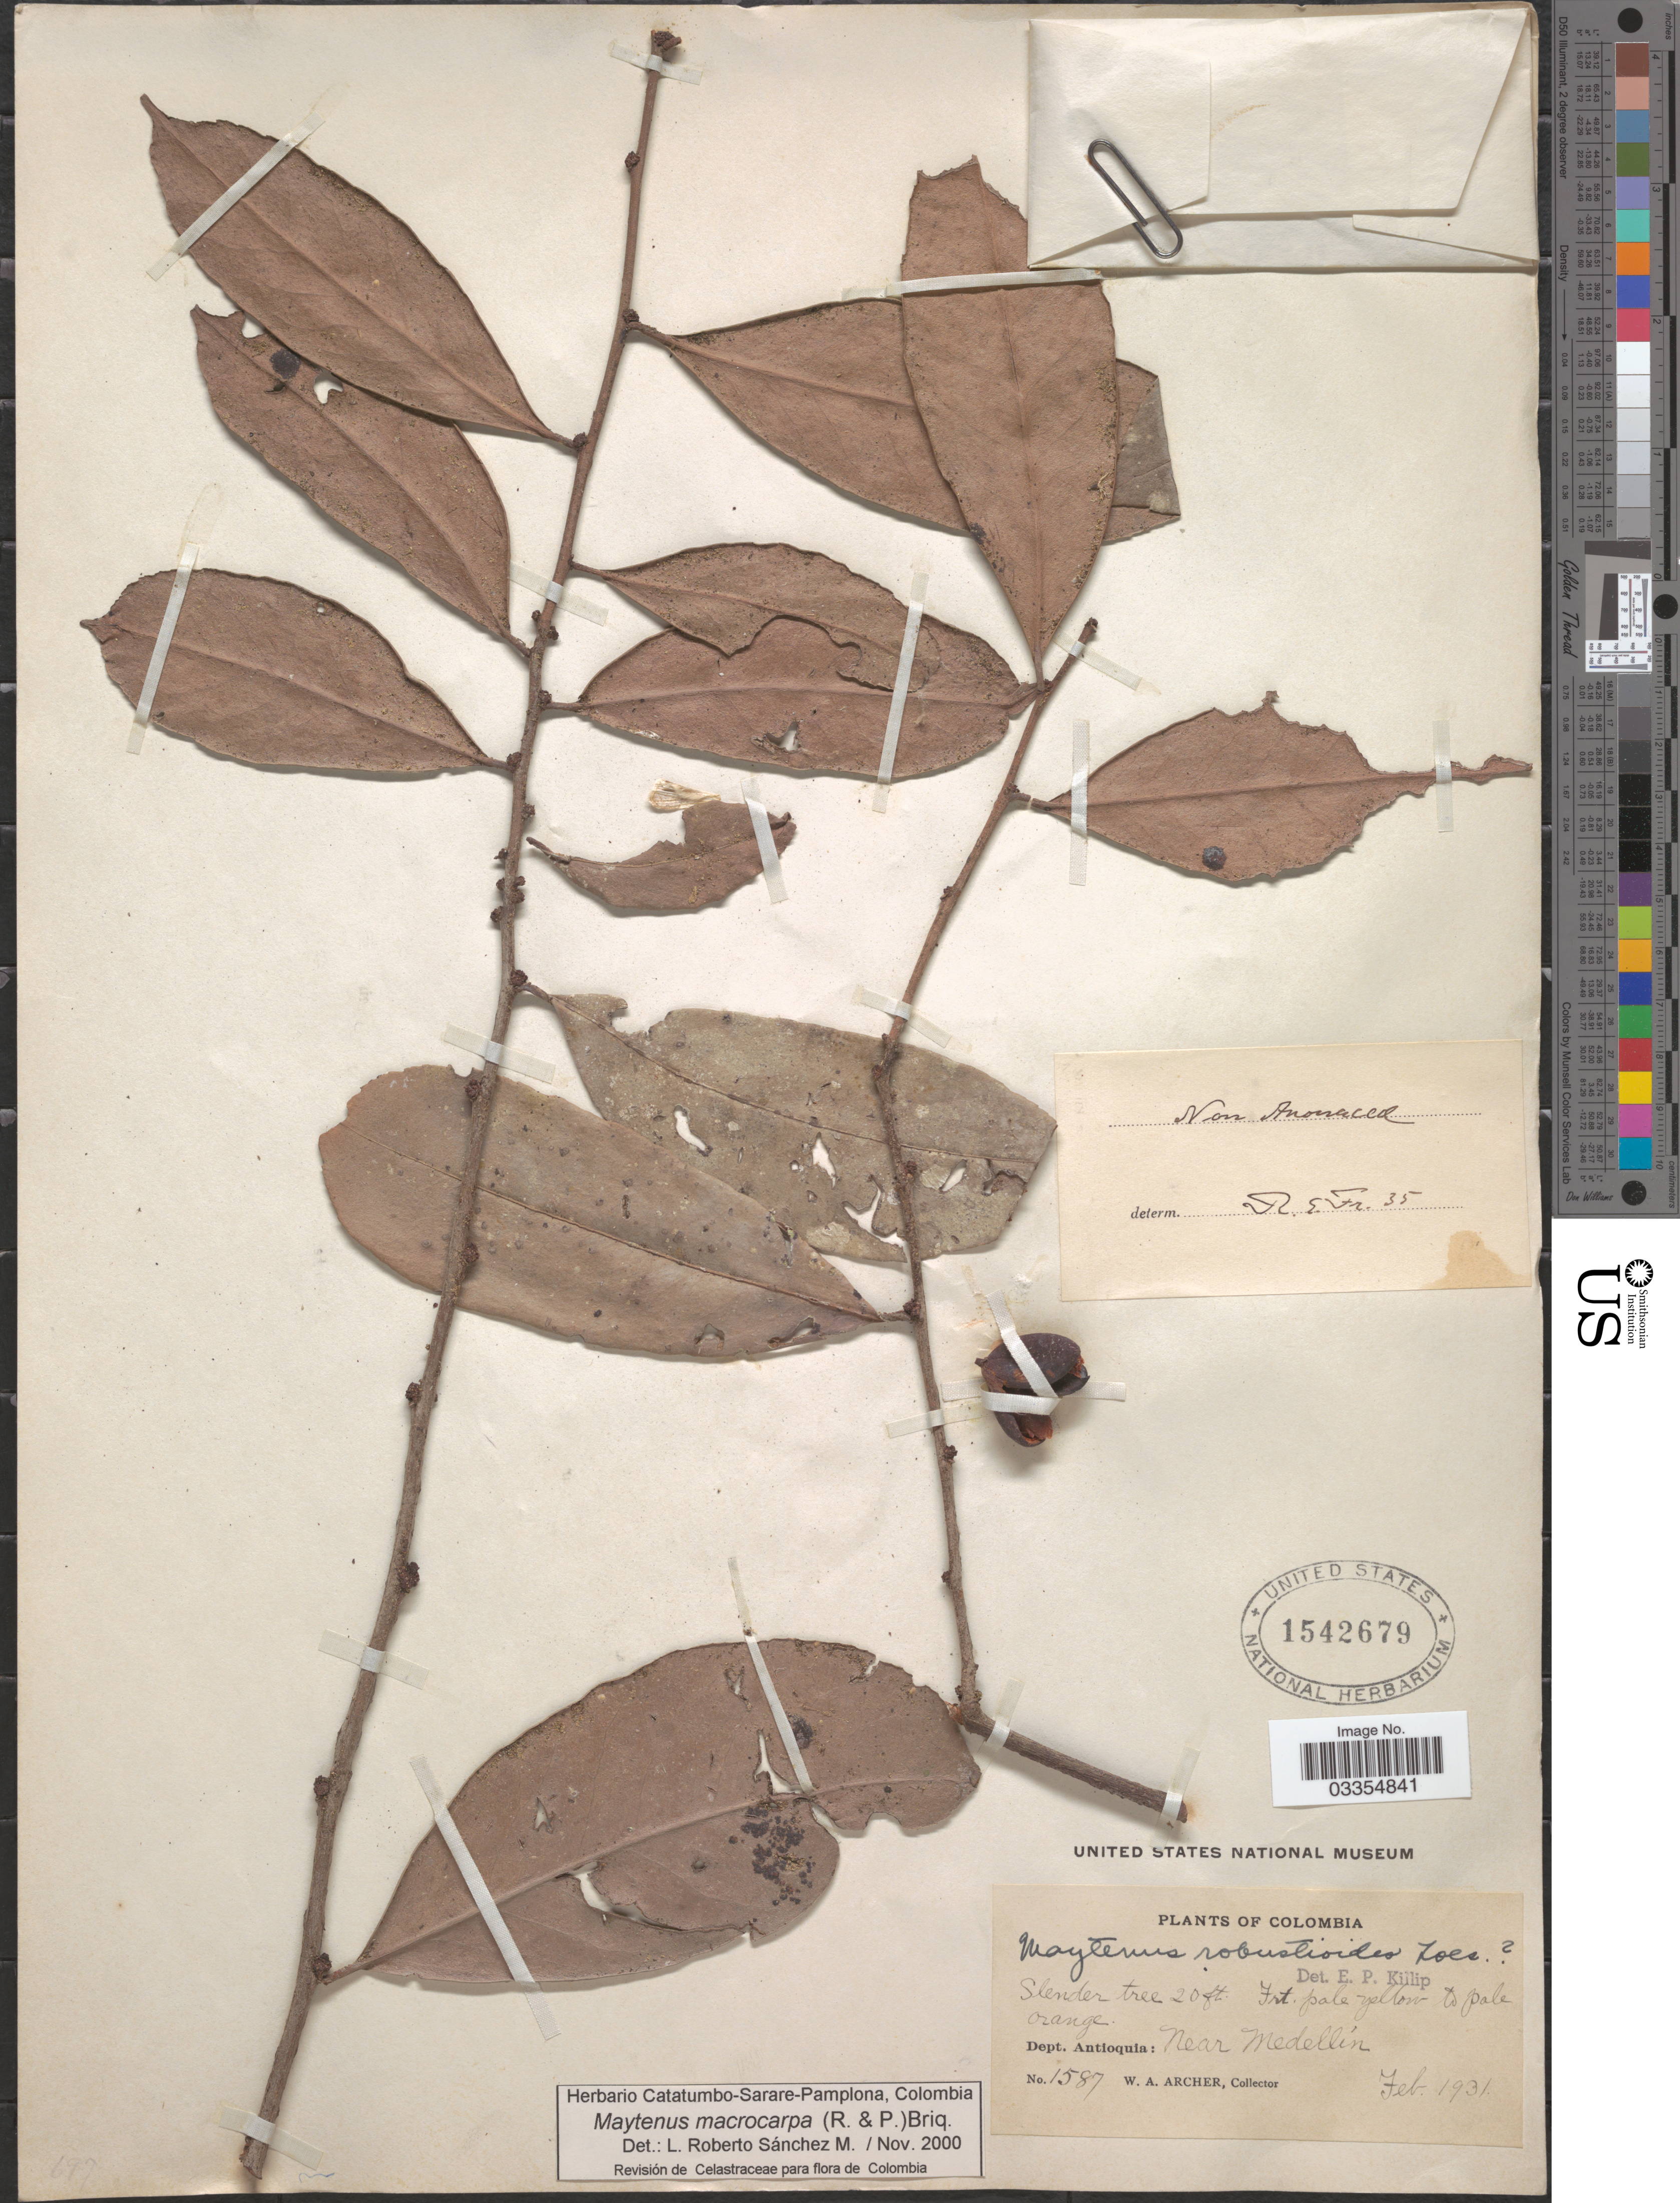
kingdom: Plantae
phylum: Tracheophyta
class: Magnoliopsida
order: Celastrales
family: Celastraceae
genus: Maytenus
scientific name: Maytenus macrocarpa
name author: (Ruiz & Pav.) Briq.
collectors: W. Archer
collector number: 1587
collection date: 1931-02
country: Colombia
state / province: Antioquia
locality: Dept. Antioquia: Near Medellín.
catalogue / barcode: US 1542679